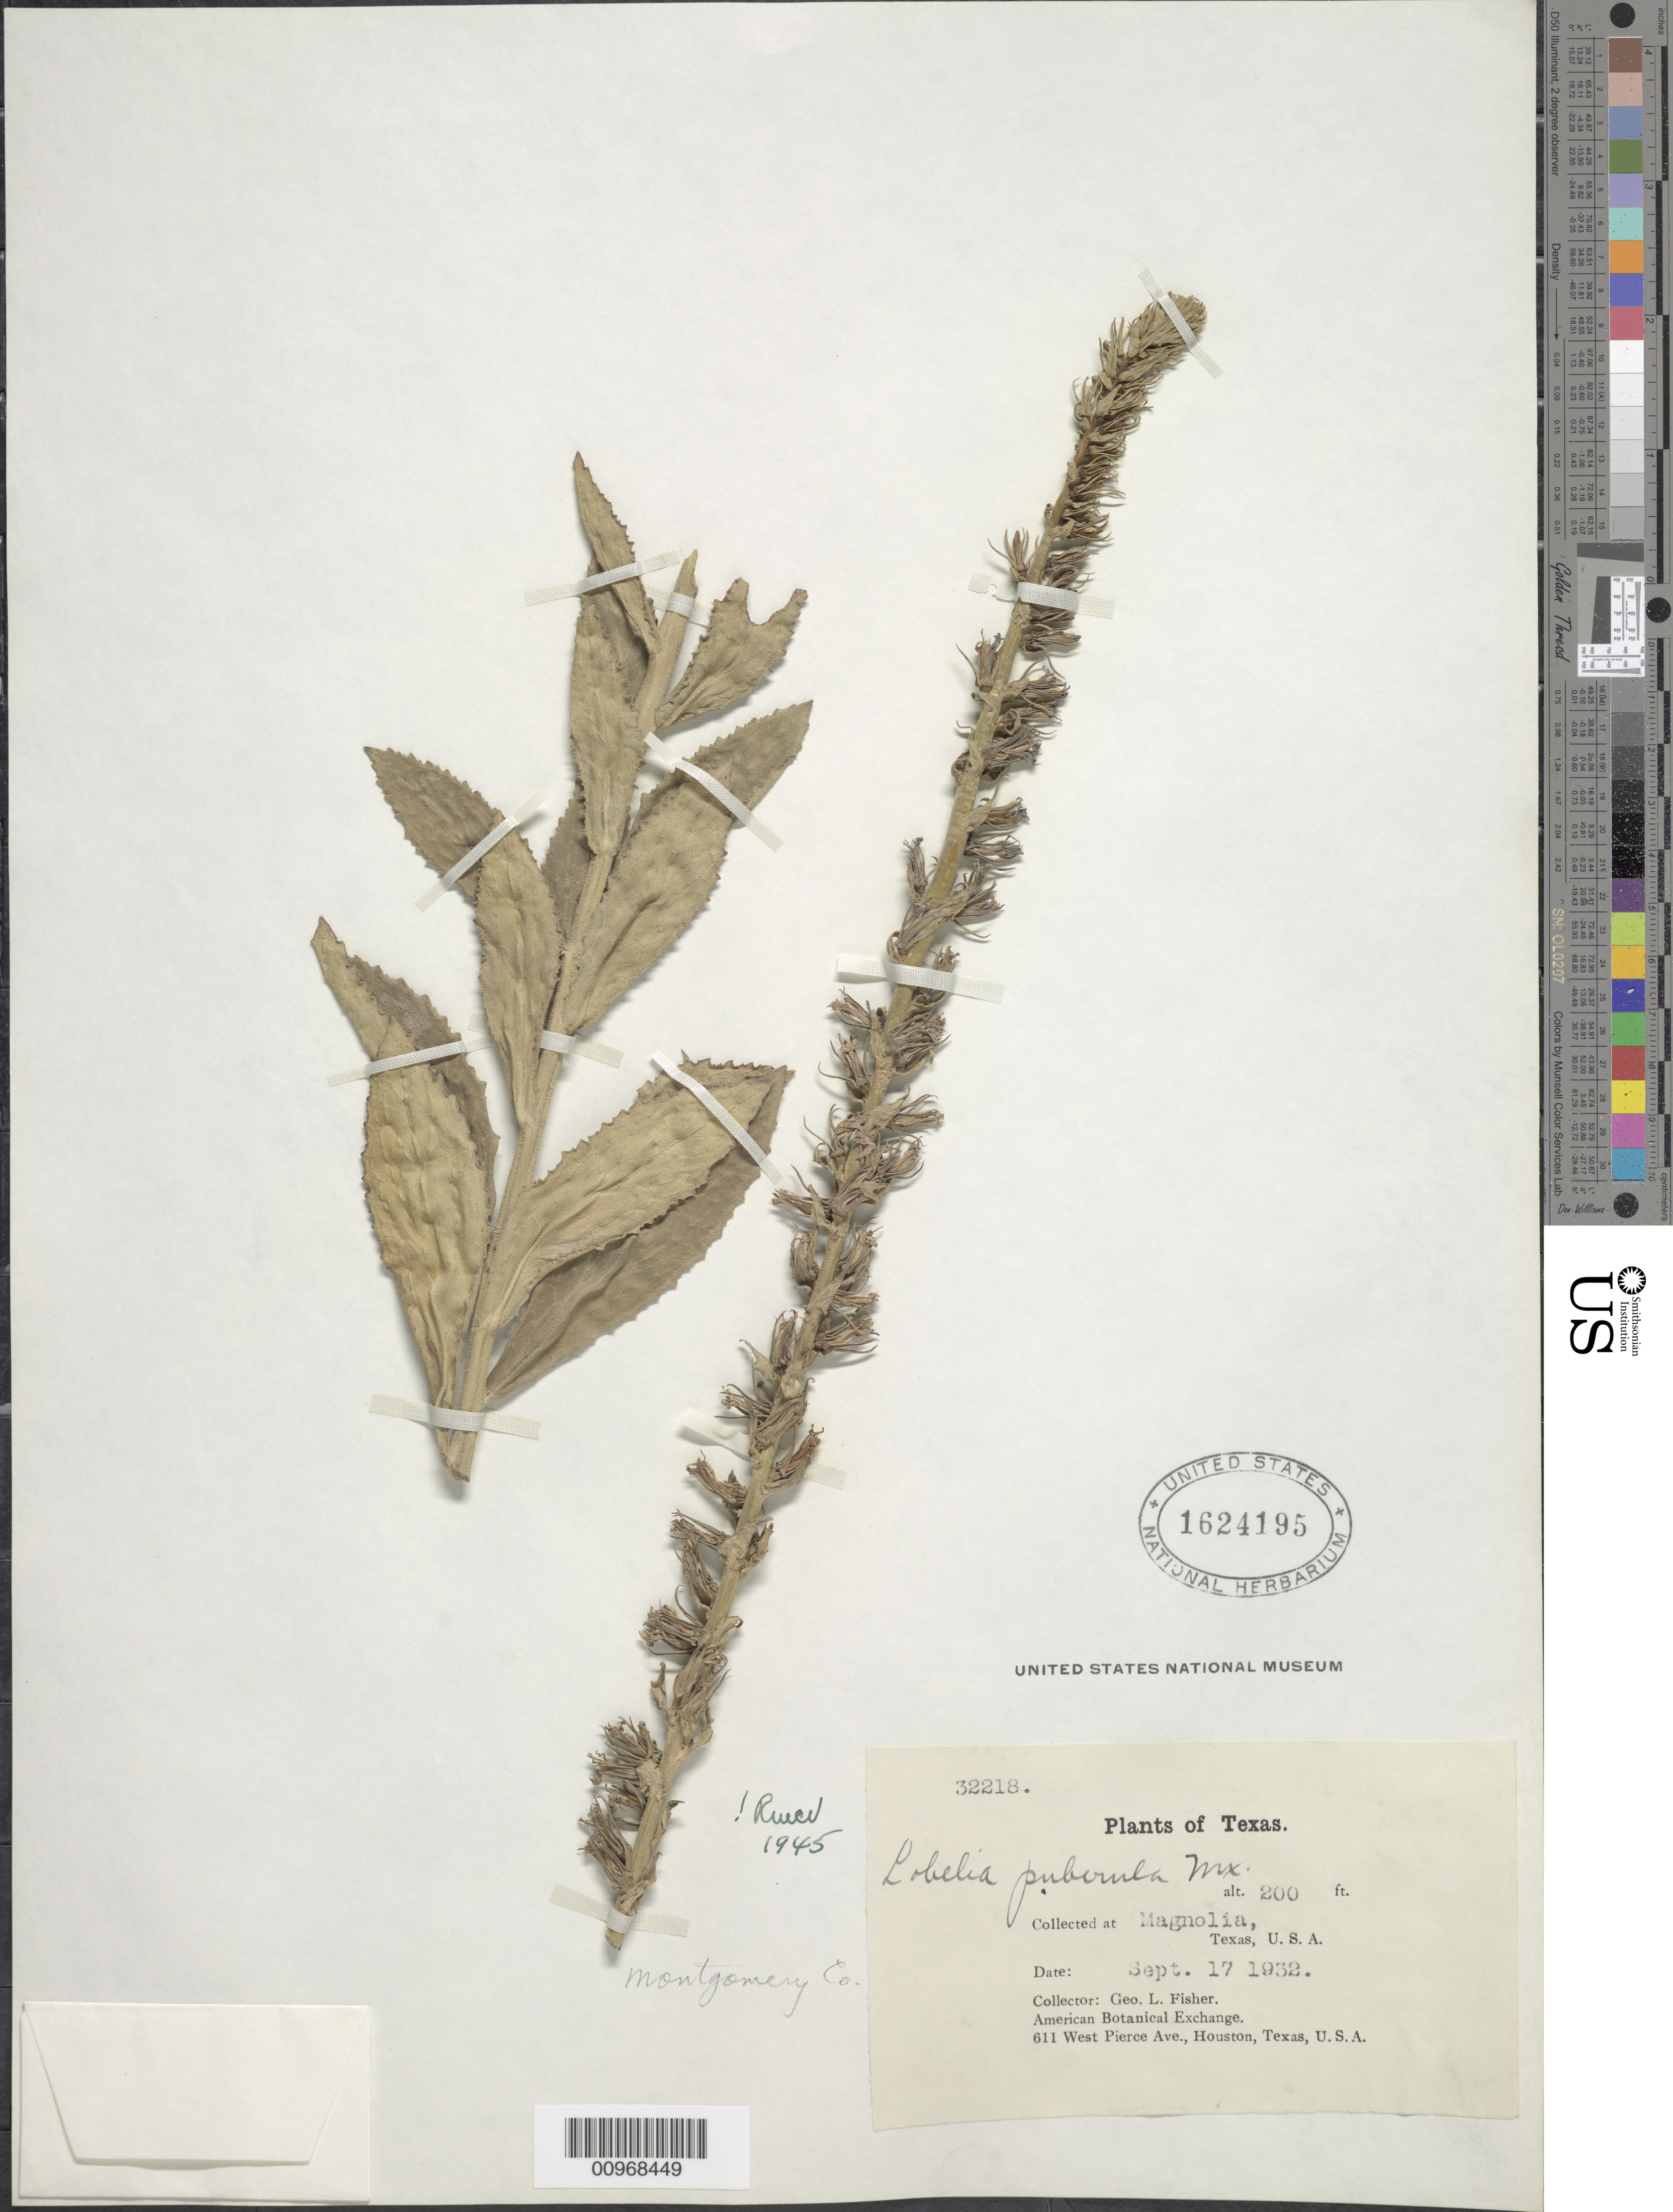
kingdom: Plantae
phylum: Tracheophyta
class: Magnoliopsida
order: Asterales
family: Campanulaceae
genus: Lobelia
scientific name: Lobelia puberula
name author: Michx.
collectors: G. L. Fisher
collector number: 32218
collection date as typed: Sept. 17, 1932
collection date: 1932-09-17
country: United States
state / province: Texas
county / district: Montgomery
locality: Magnolia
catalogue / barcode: US 1624195